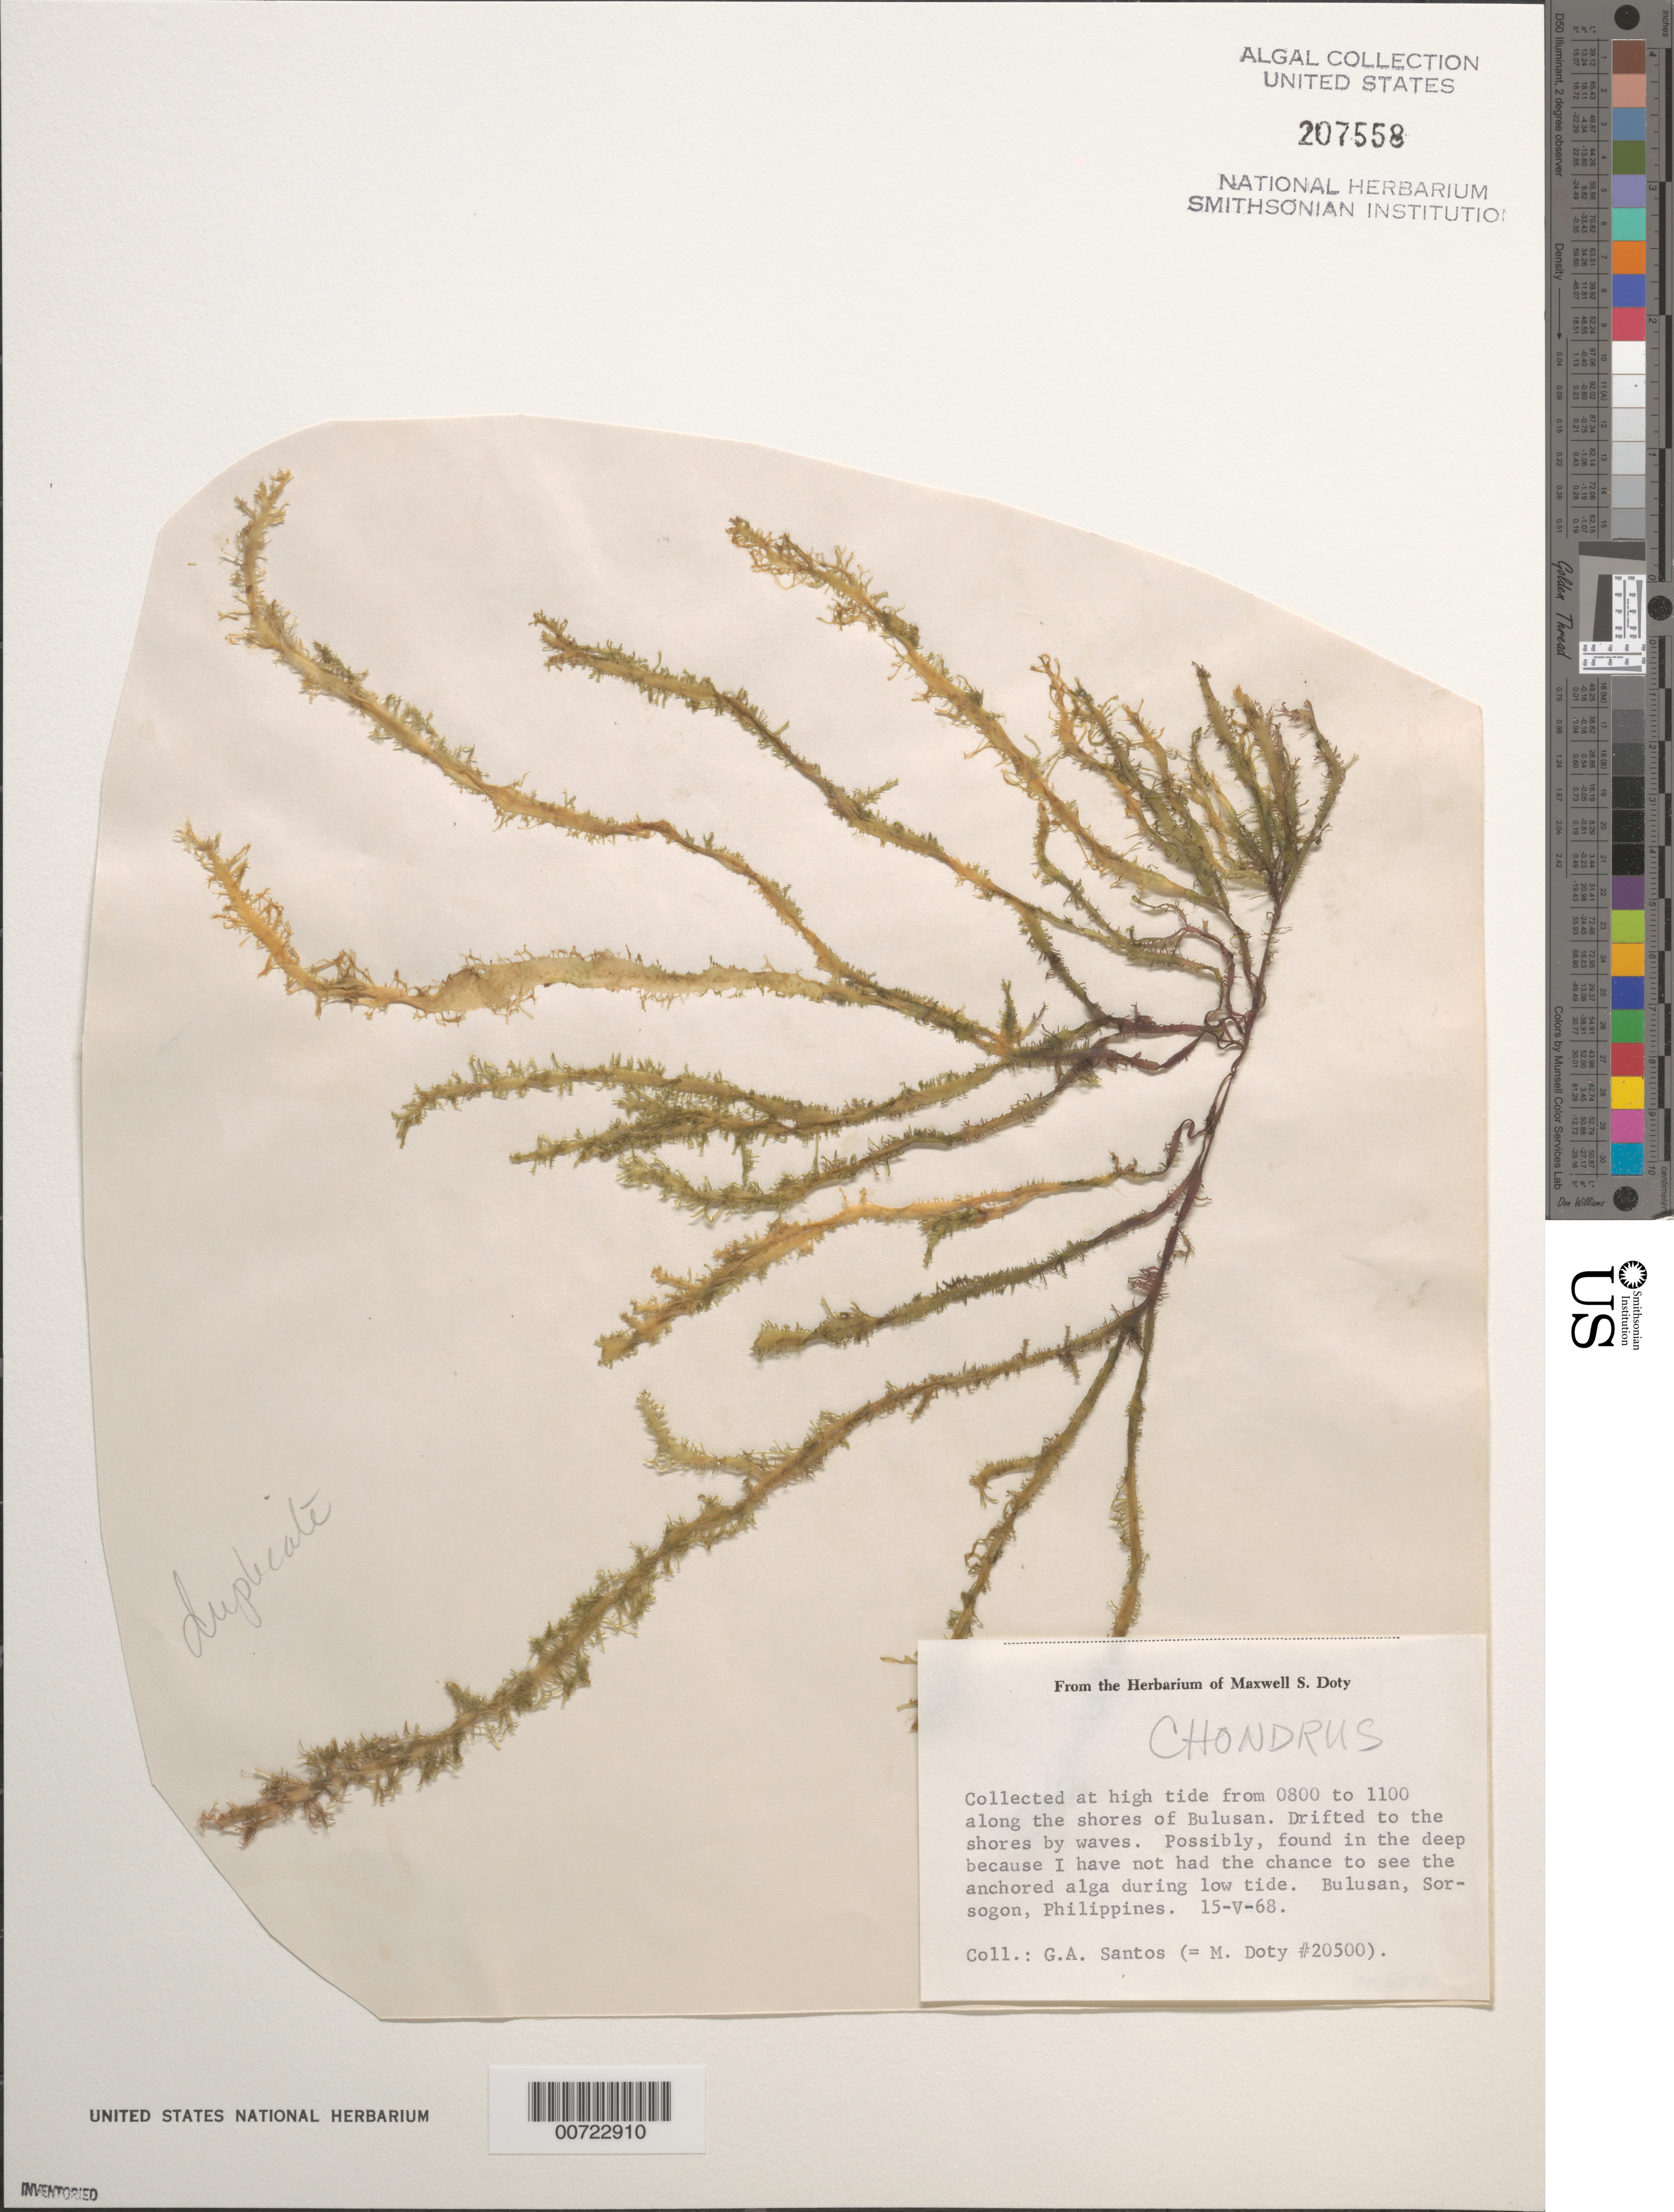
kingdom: Plantae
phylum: Rhodophyta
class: Florideophyceae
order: Gigartinales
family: Gigartinaceae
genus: Chondrus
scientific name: Chondrus sp.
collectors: G. Santos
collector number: MSD 20500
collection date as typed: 15 May 1968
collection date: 1968-05-15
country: Philippines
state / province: Bicol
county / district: Sorsogon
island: Luzon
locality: Bulusan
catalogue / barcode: US 207558